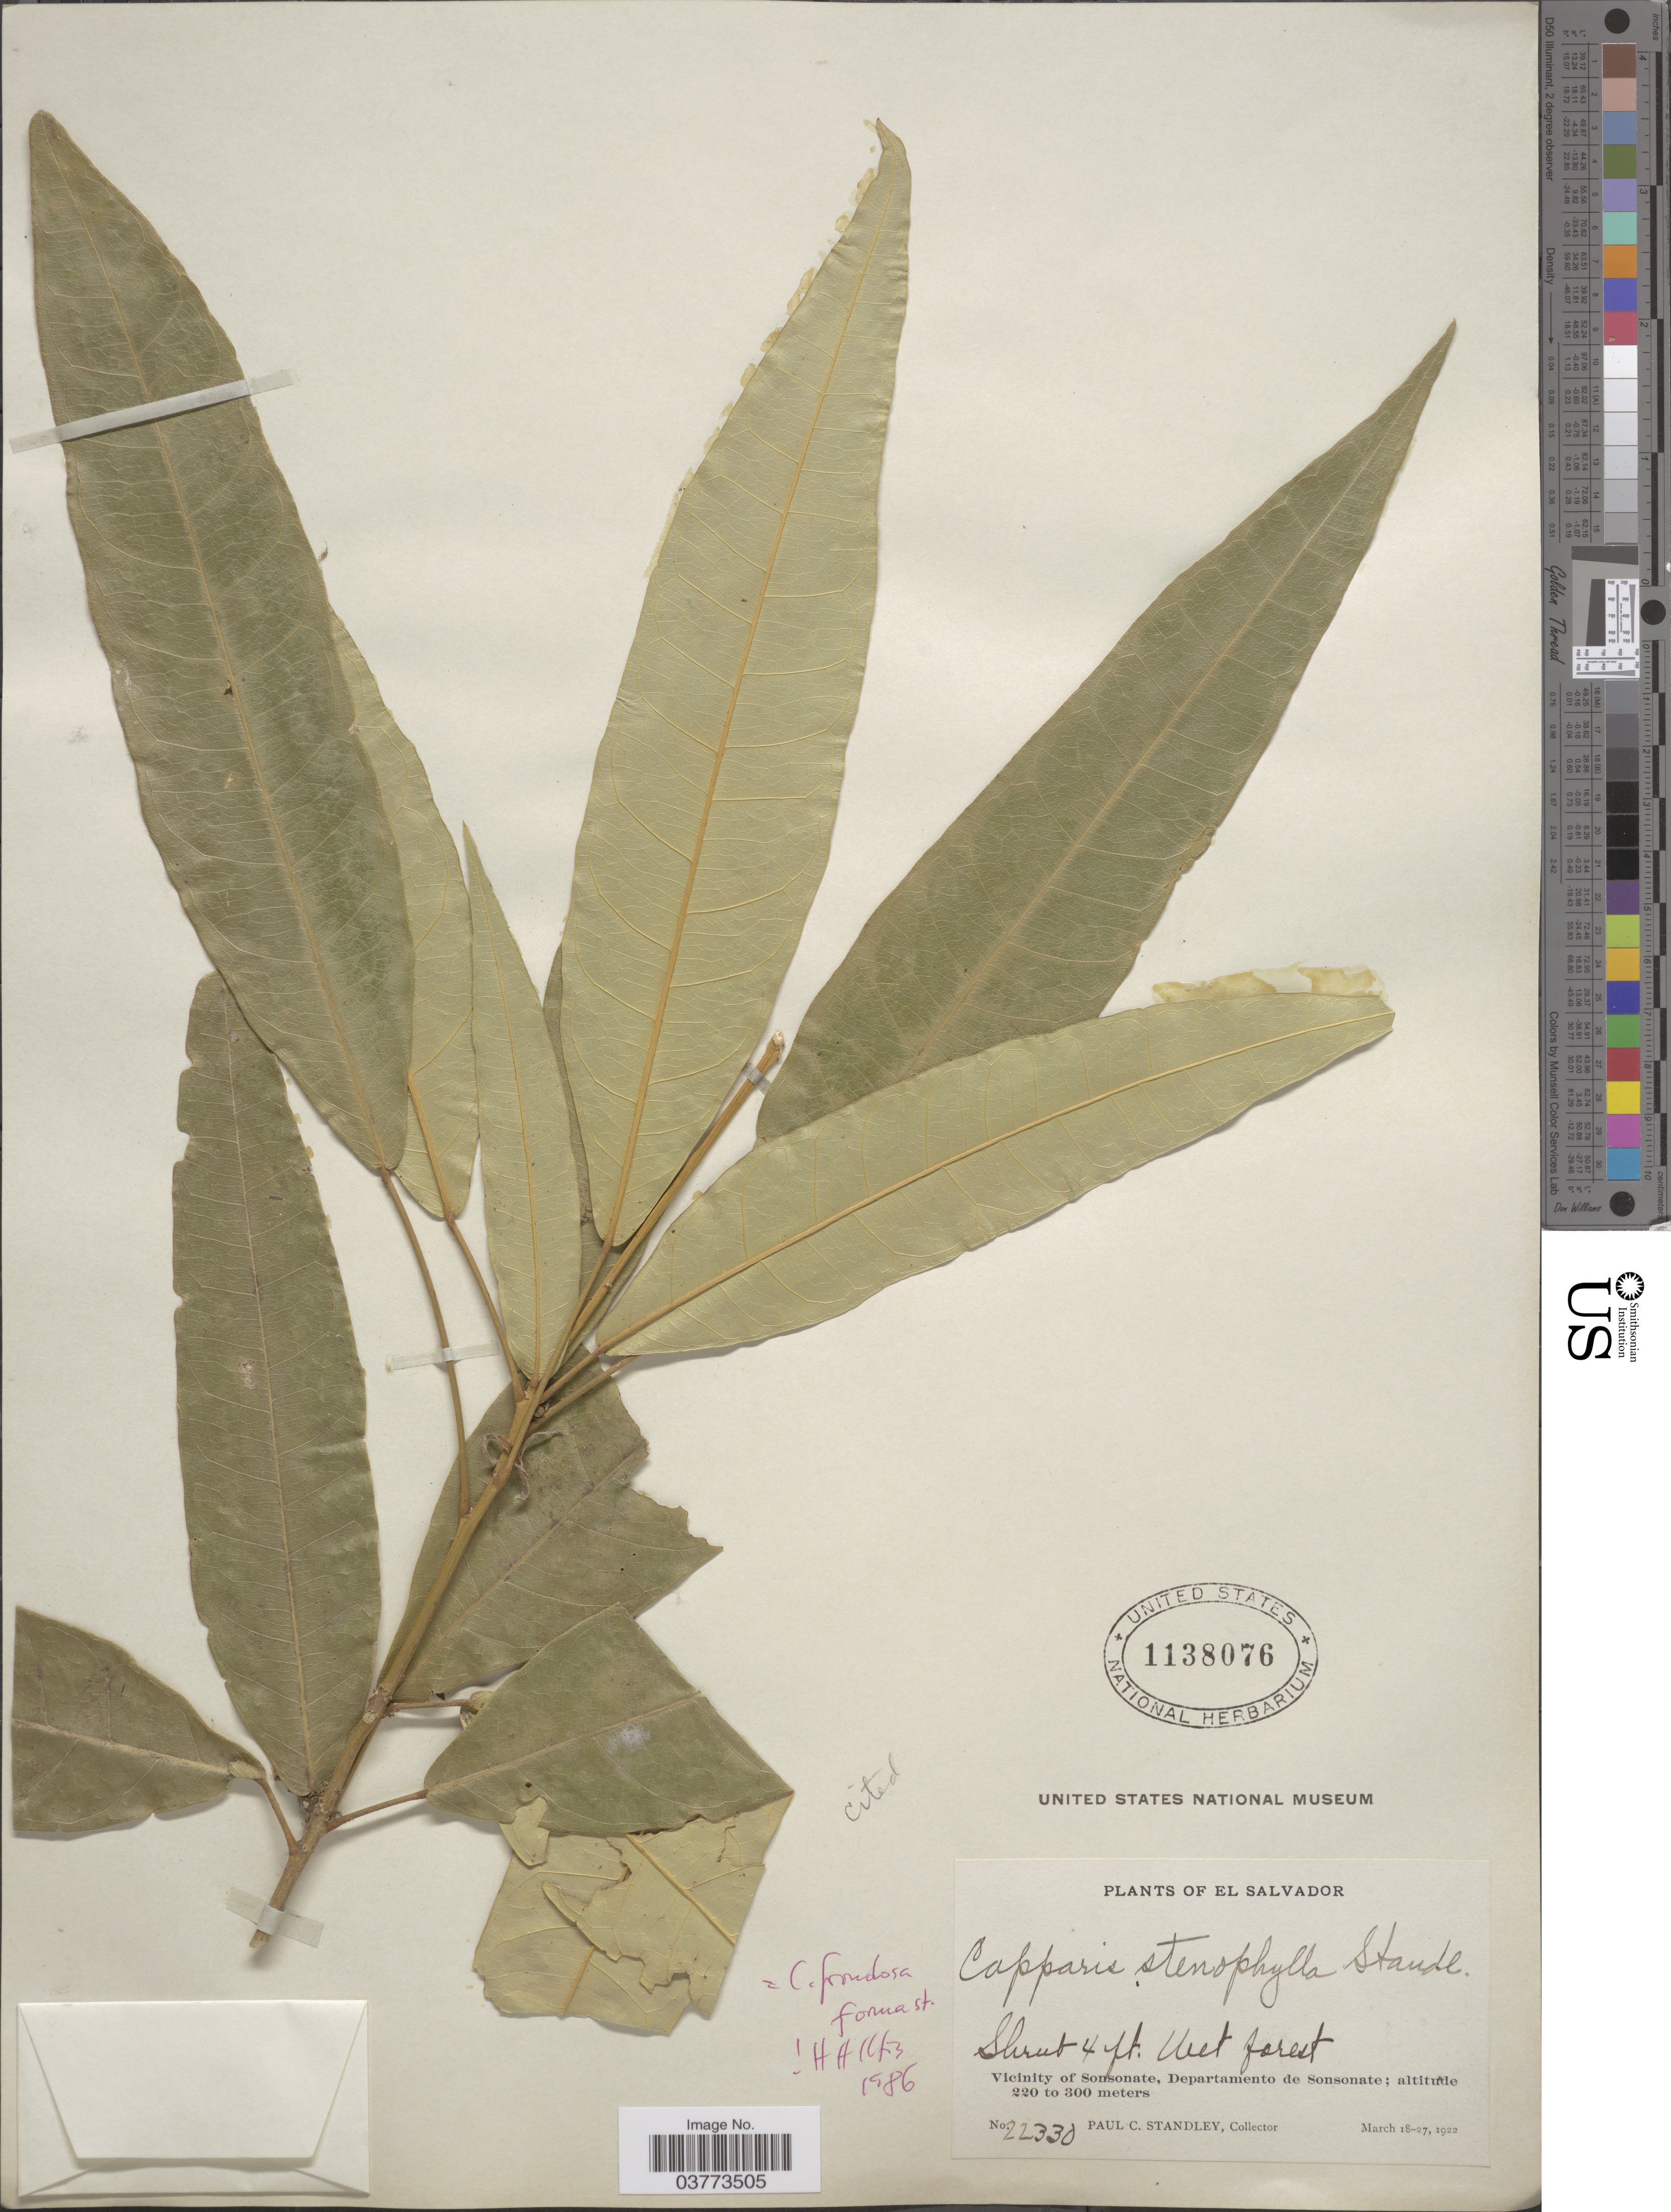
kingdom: Plantae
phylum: Tracheophyta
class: Magnoliopsida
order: Brassicales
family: Capparaceae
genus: Capparidastrum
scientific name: Capparidastrum frondosum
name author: (Jacq.) Cornejo & Iltis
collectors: P. C. Standley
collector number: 22330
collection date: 1922-03-18/1922-03-27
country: El Salvador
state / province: Sonsonate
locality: Vicinity of Sonsonate, Departamento de Sonsonate.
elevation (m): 220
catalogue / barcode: US 1138076